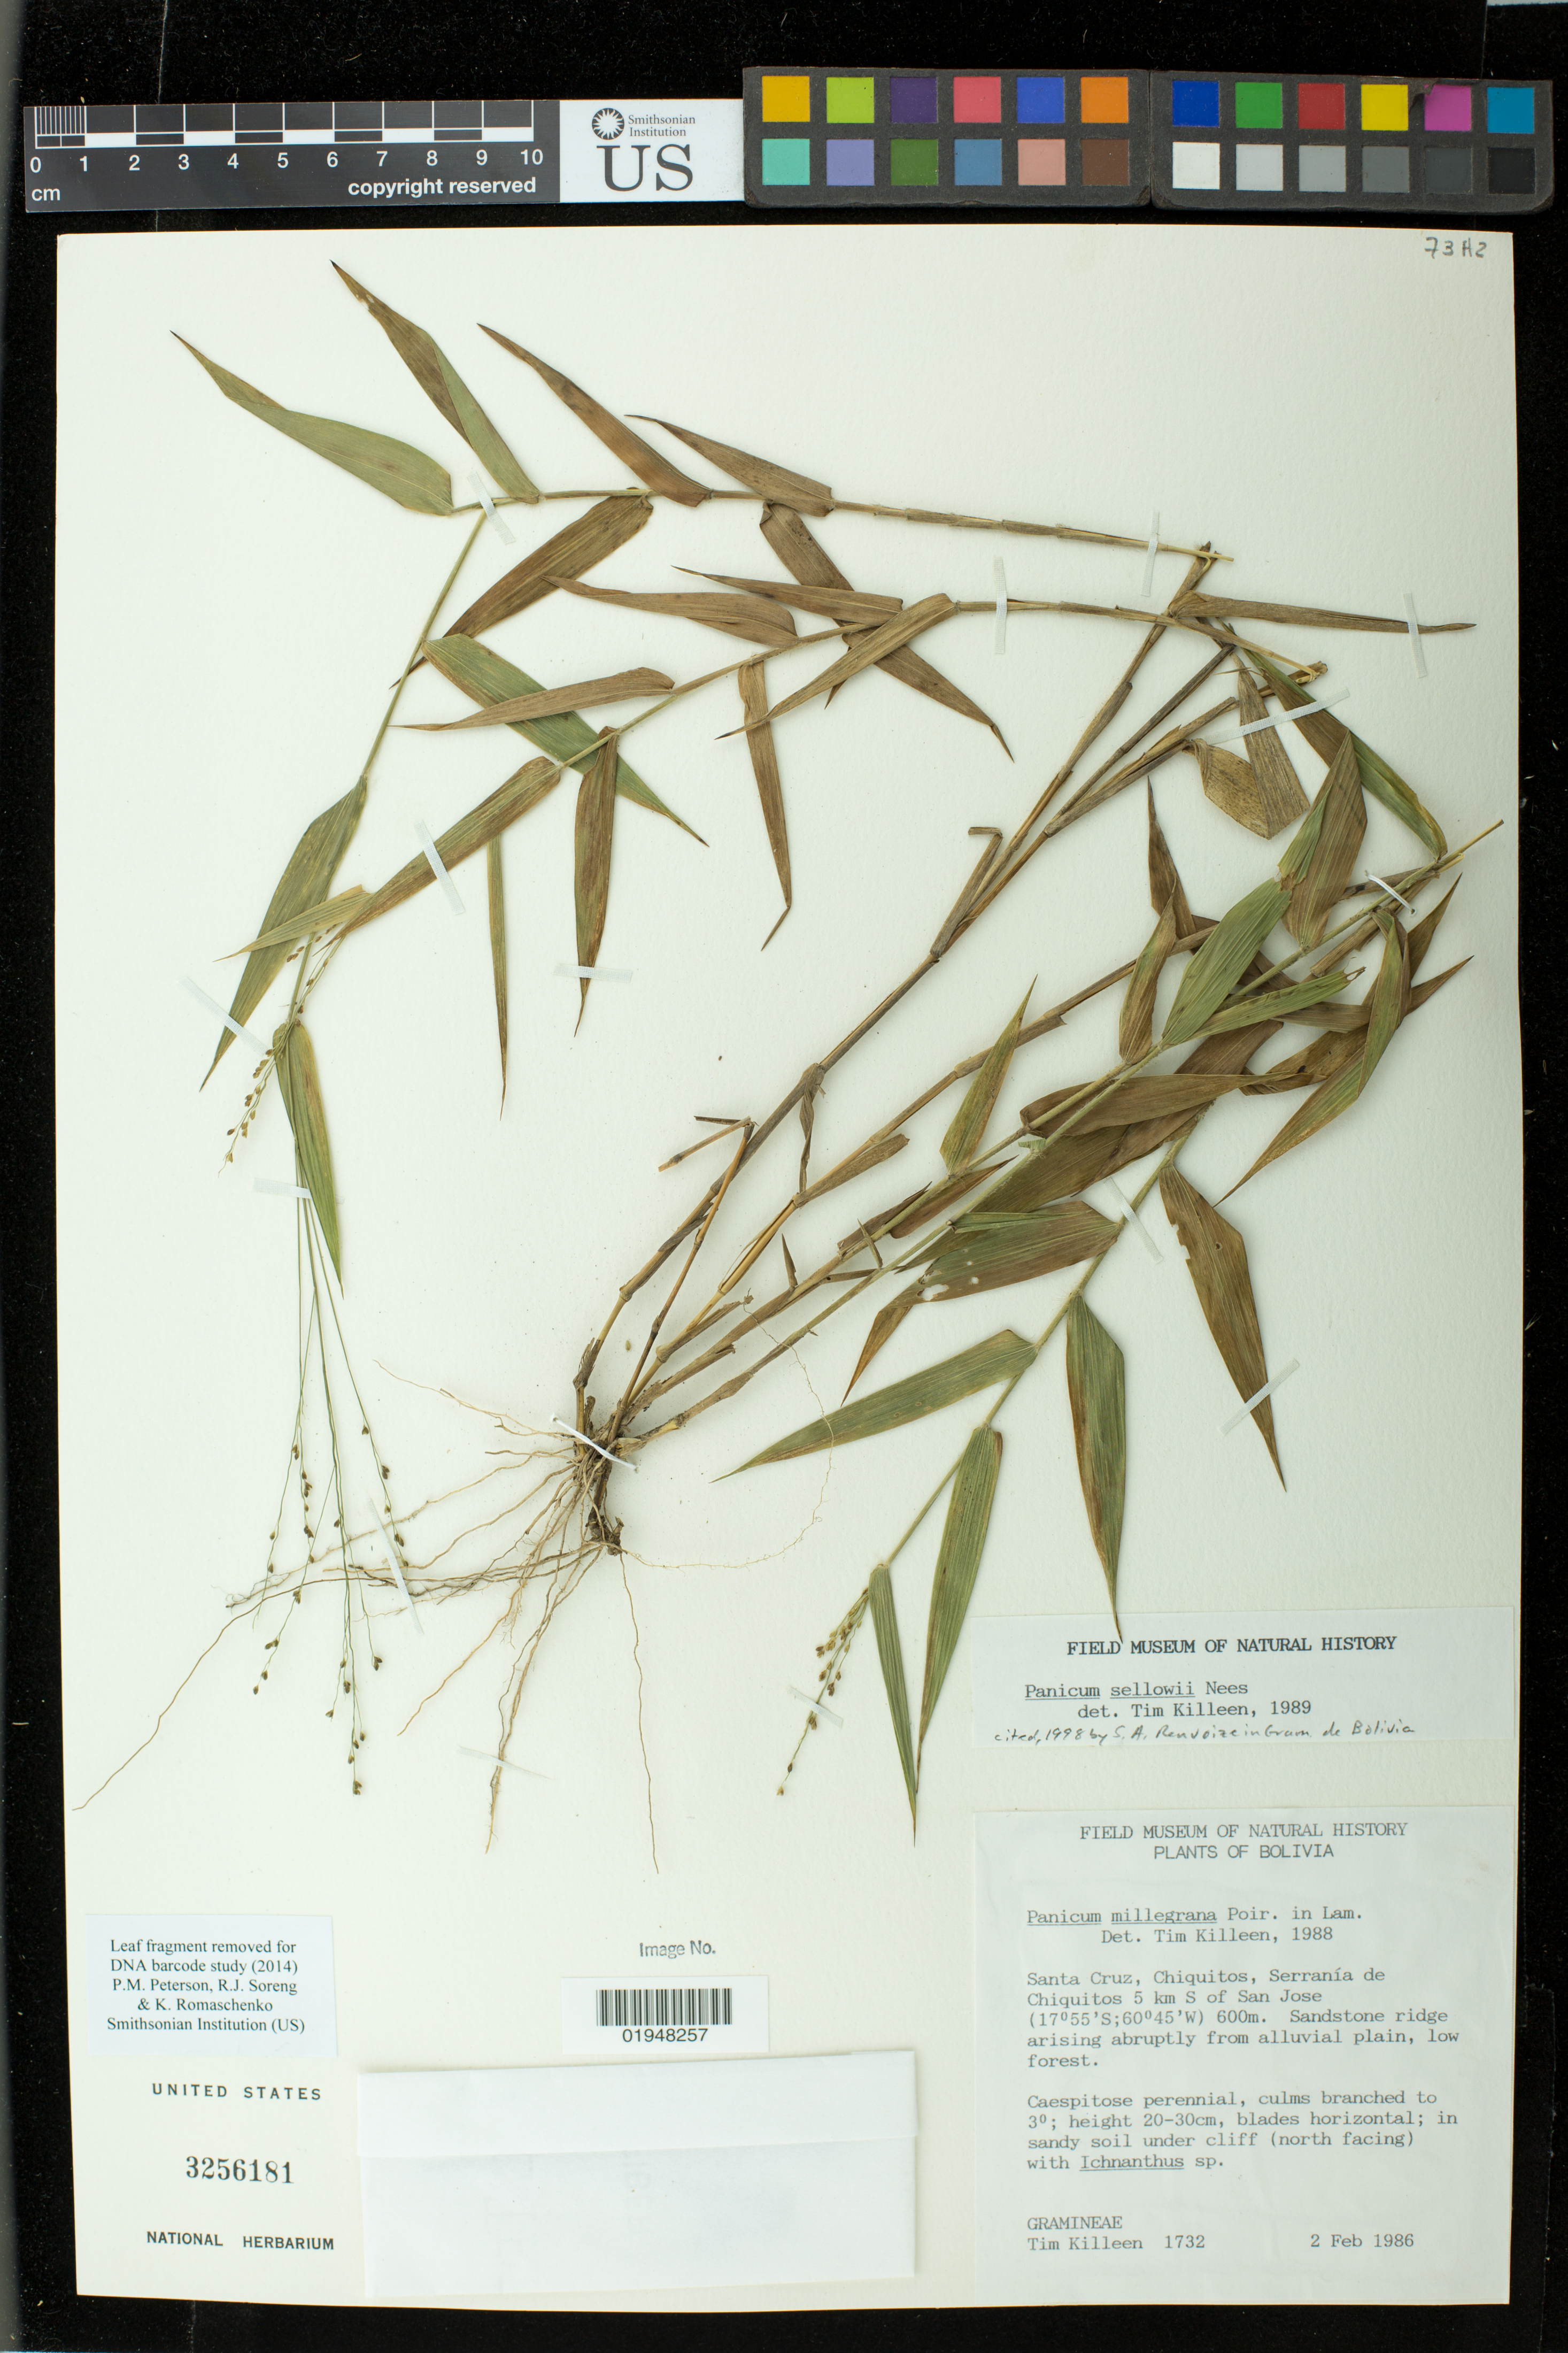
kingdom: Plantae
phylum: Tracheophyta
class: Liliopsida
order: Poales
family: Poaceae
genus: Panicum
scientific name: Panicum sellowii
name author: Nees in Mart.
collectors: T. Killeen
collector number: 1732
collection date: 1986-02-02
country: Bolivia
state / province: Santa Cruz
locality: Chiquitos, Serranía de Chiquitos 5 km S of San Jose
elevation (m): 600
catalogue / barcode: US 3256181